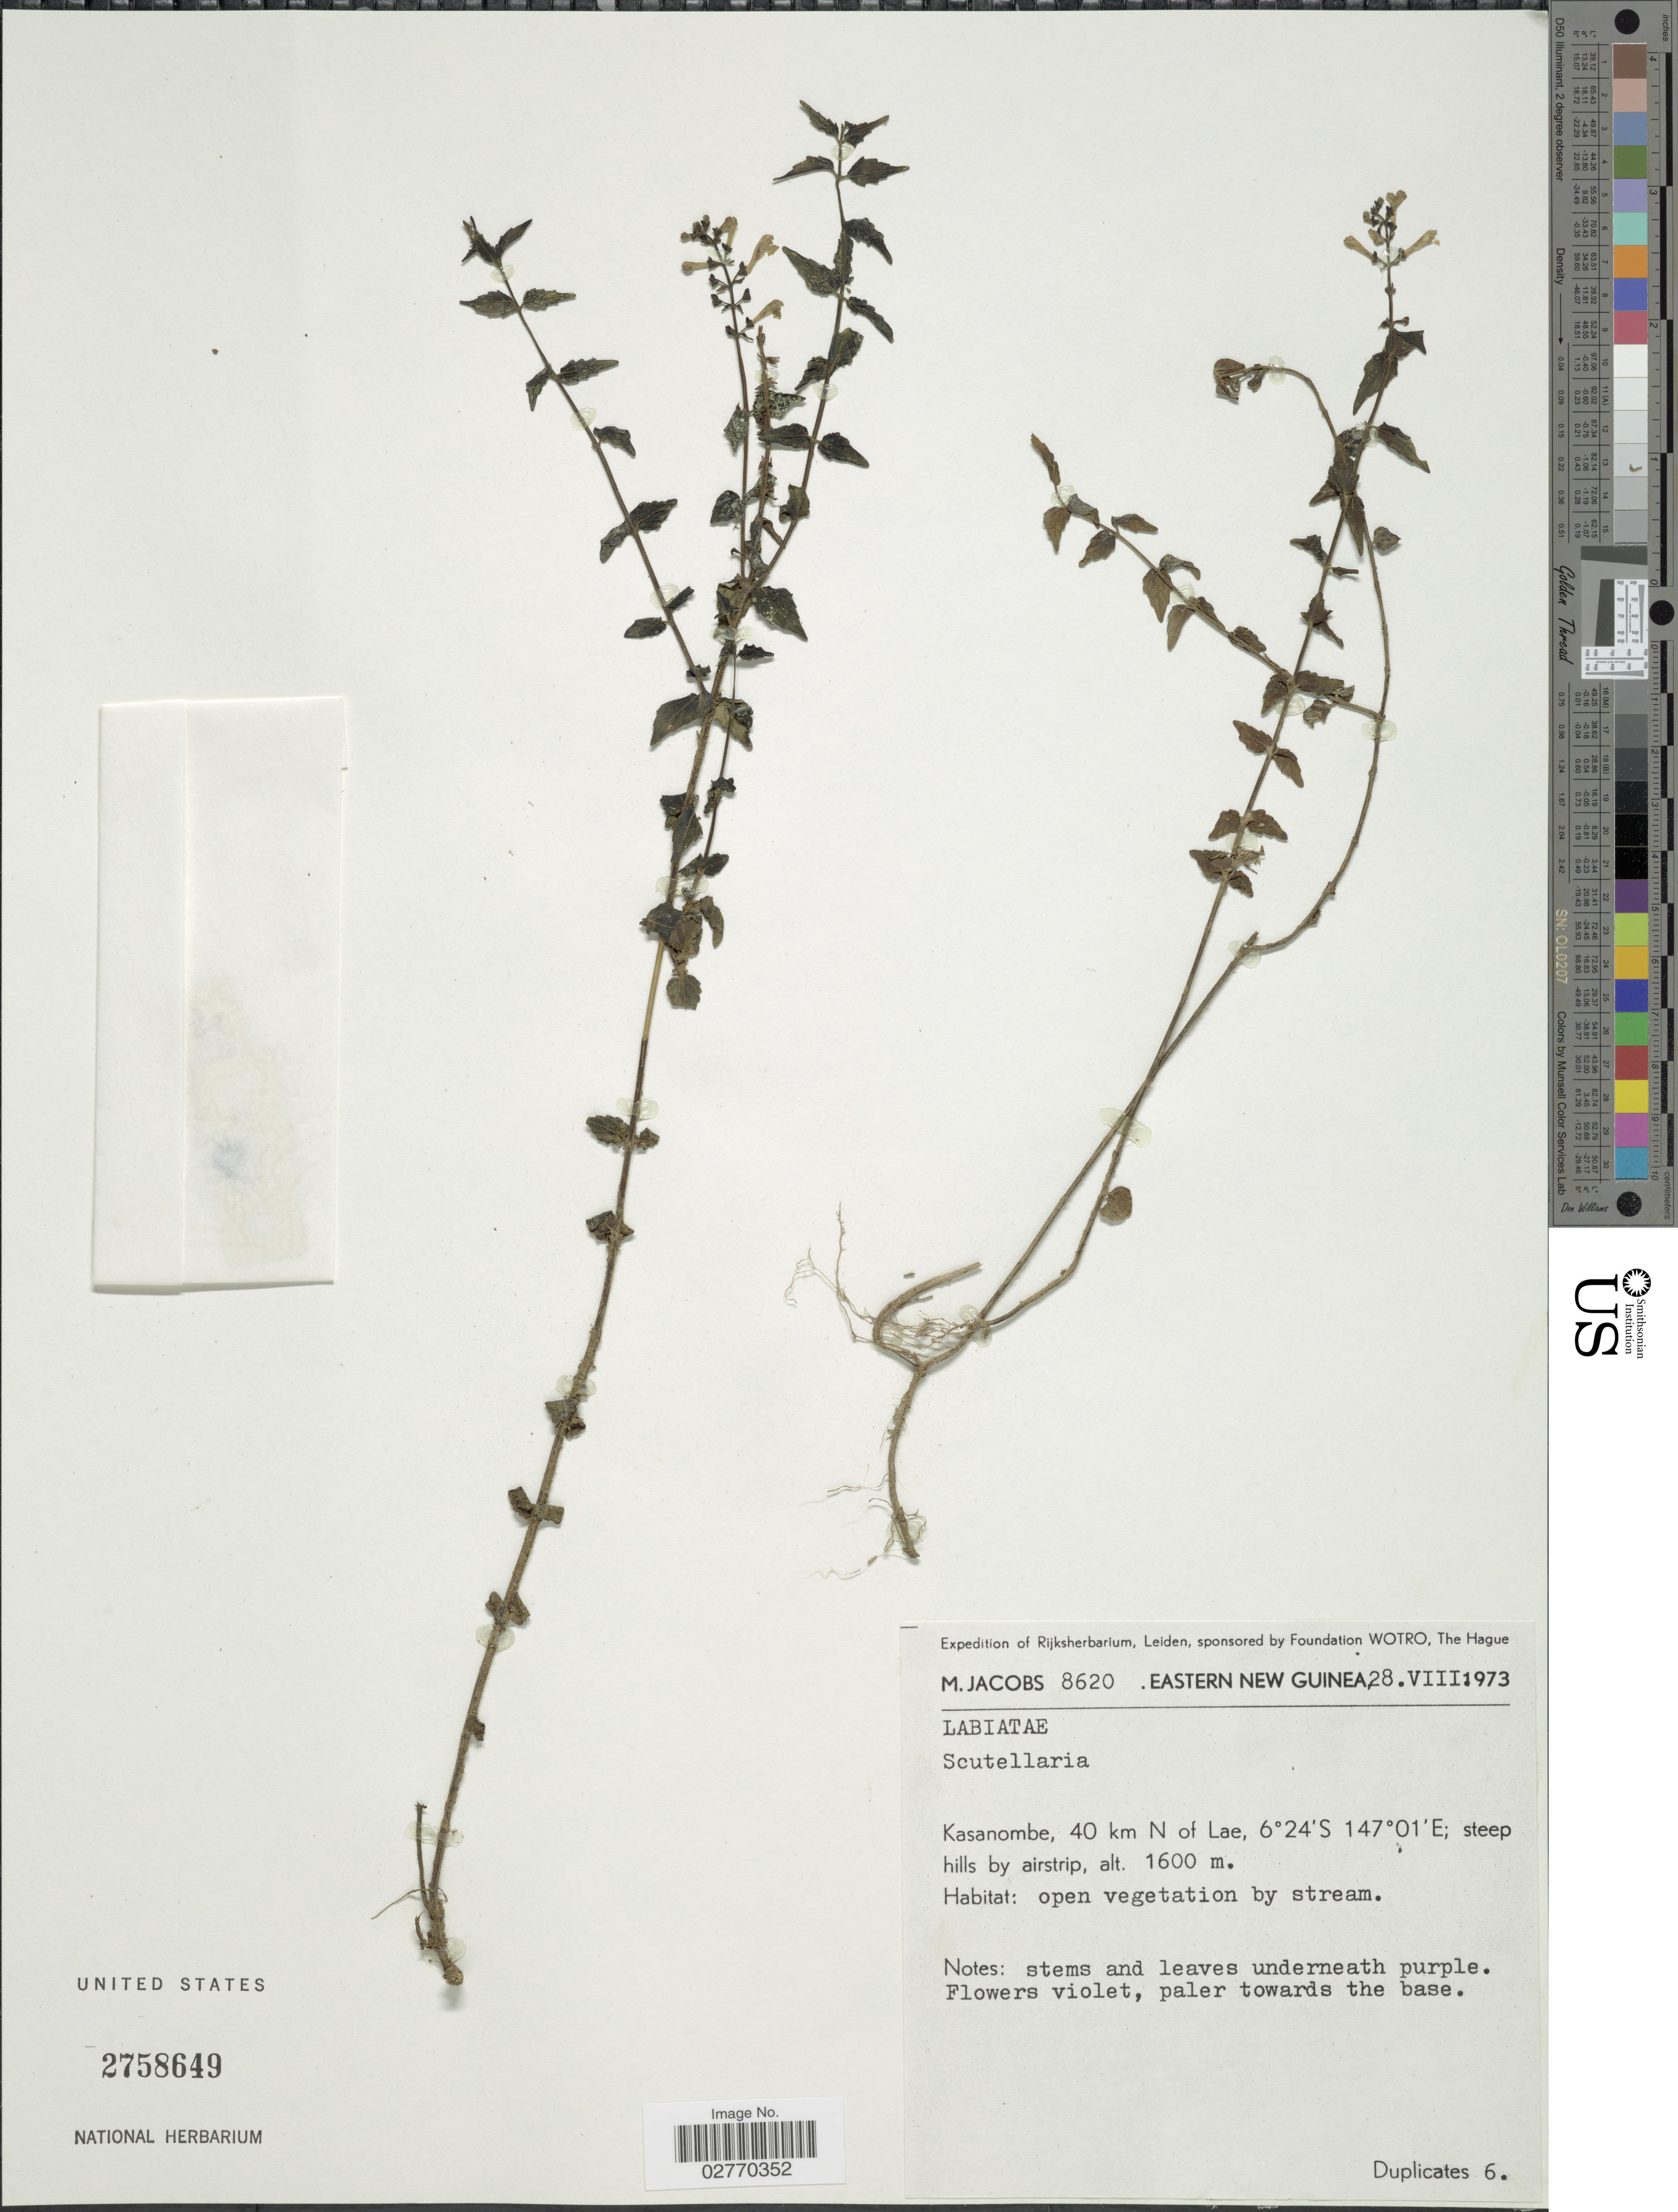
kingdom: Plantae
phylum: Tracheophyta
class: Magnoliopsida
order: Lamiales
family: Lamiaceae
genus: Scutellaria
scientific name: Scutellaria sp.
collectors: M. Jacobs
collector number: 8620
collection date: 1973-08-28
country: Papua New Guinea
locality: Eastern New Guinea. Kasanombe, 40 km N of Lae.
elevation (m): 1600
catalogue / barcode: US 2758649